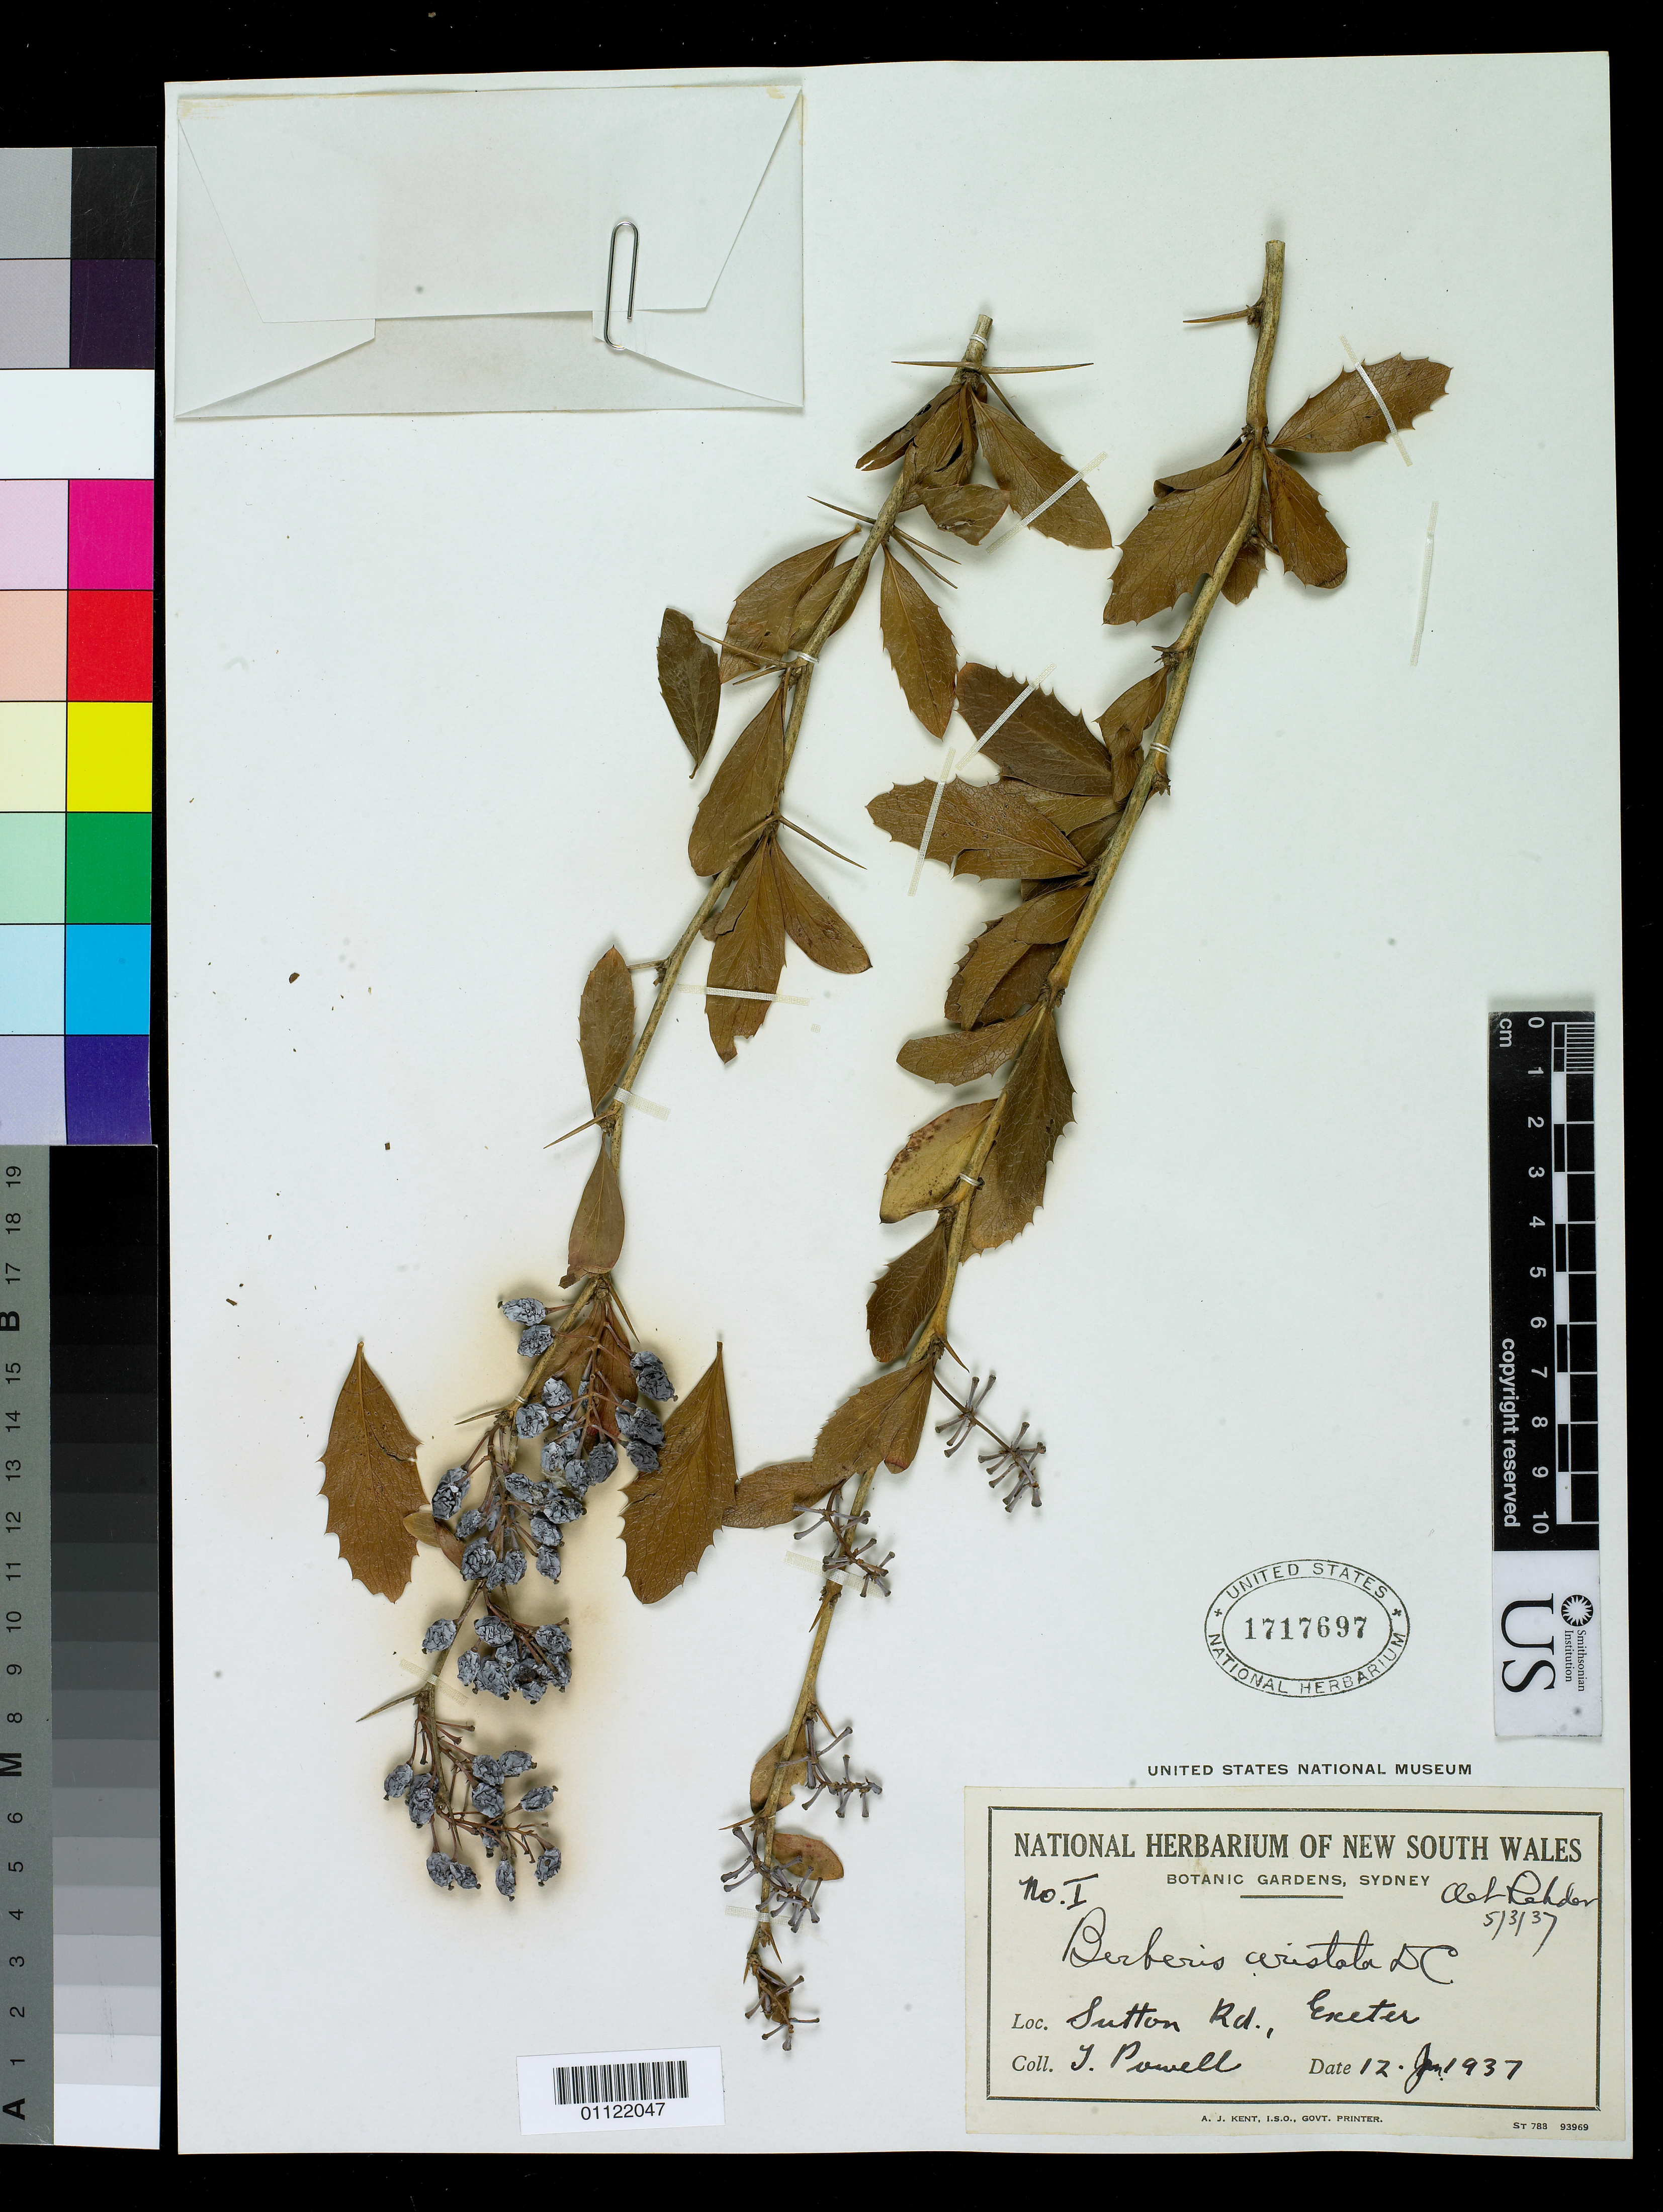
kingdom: Plantae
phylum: Tracheophyta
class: Magnoliopsida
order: Ranunculales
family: Berberidaceae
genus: Berberis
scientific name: Berberis aristata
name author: DC.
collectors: T. Powell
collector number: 1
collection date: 1937-01-12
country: Australia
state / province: New South Wales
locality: Sutton Rd., Exeter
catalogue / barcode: US 1717697